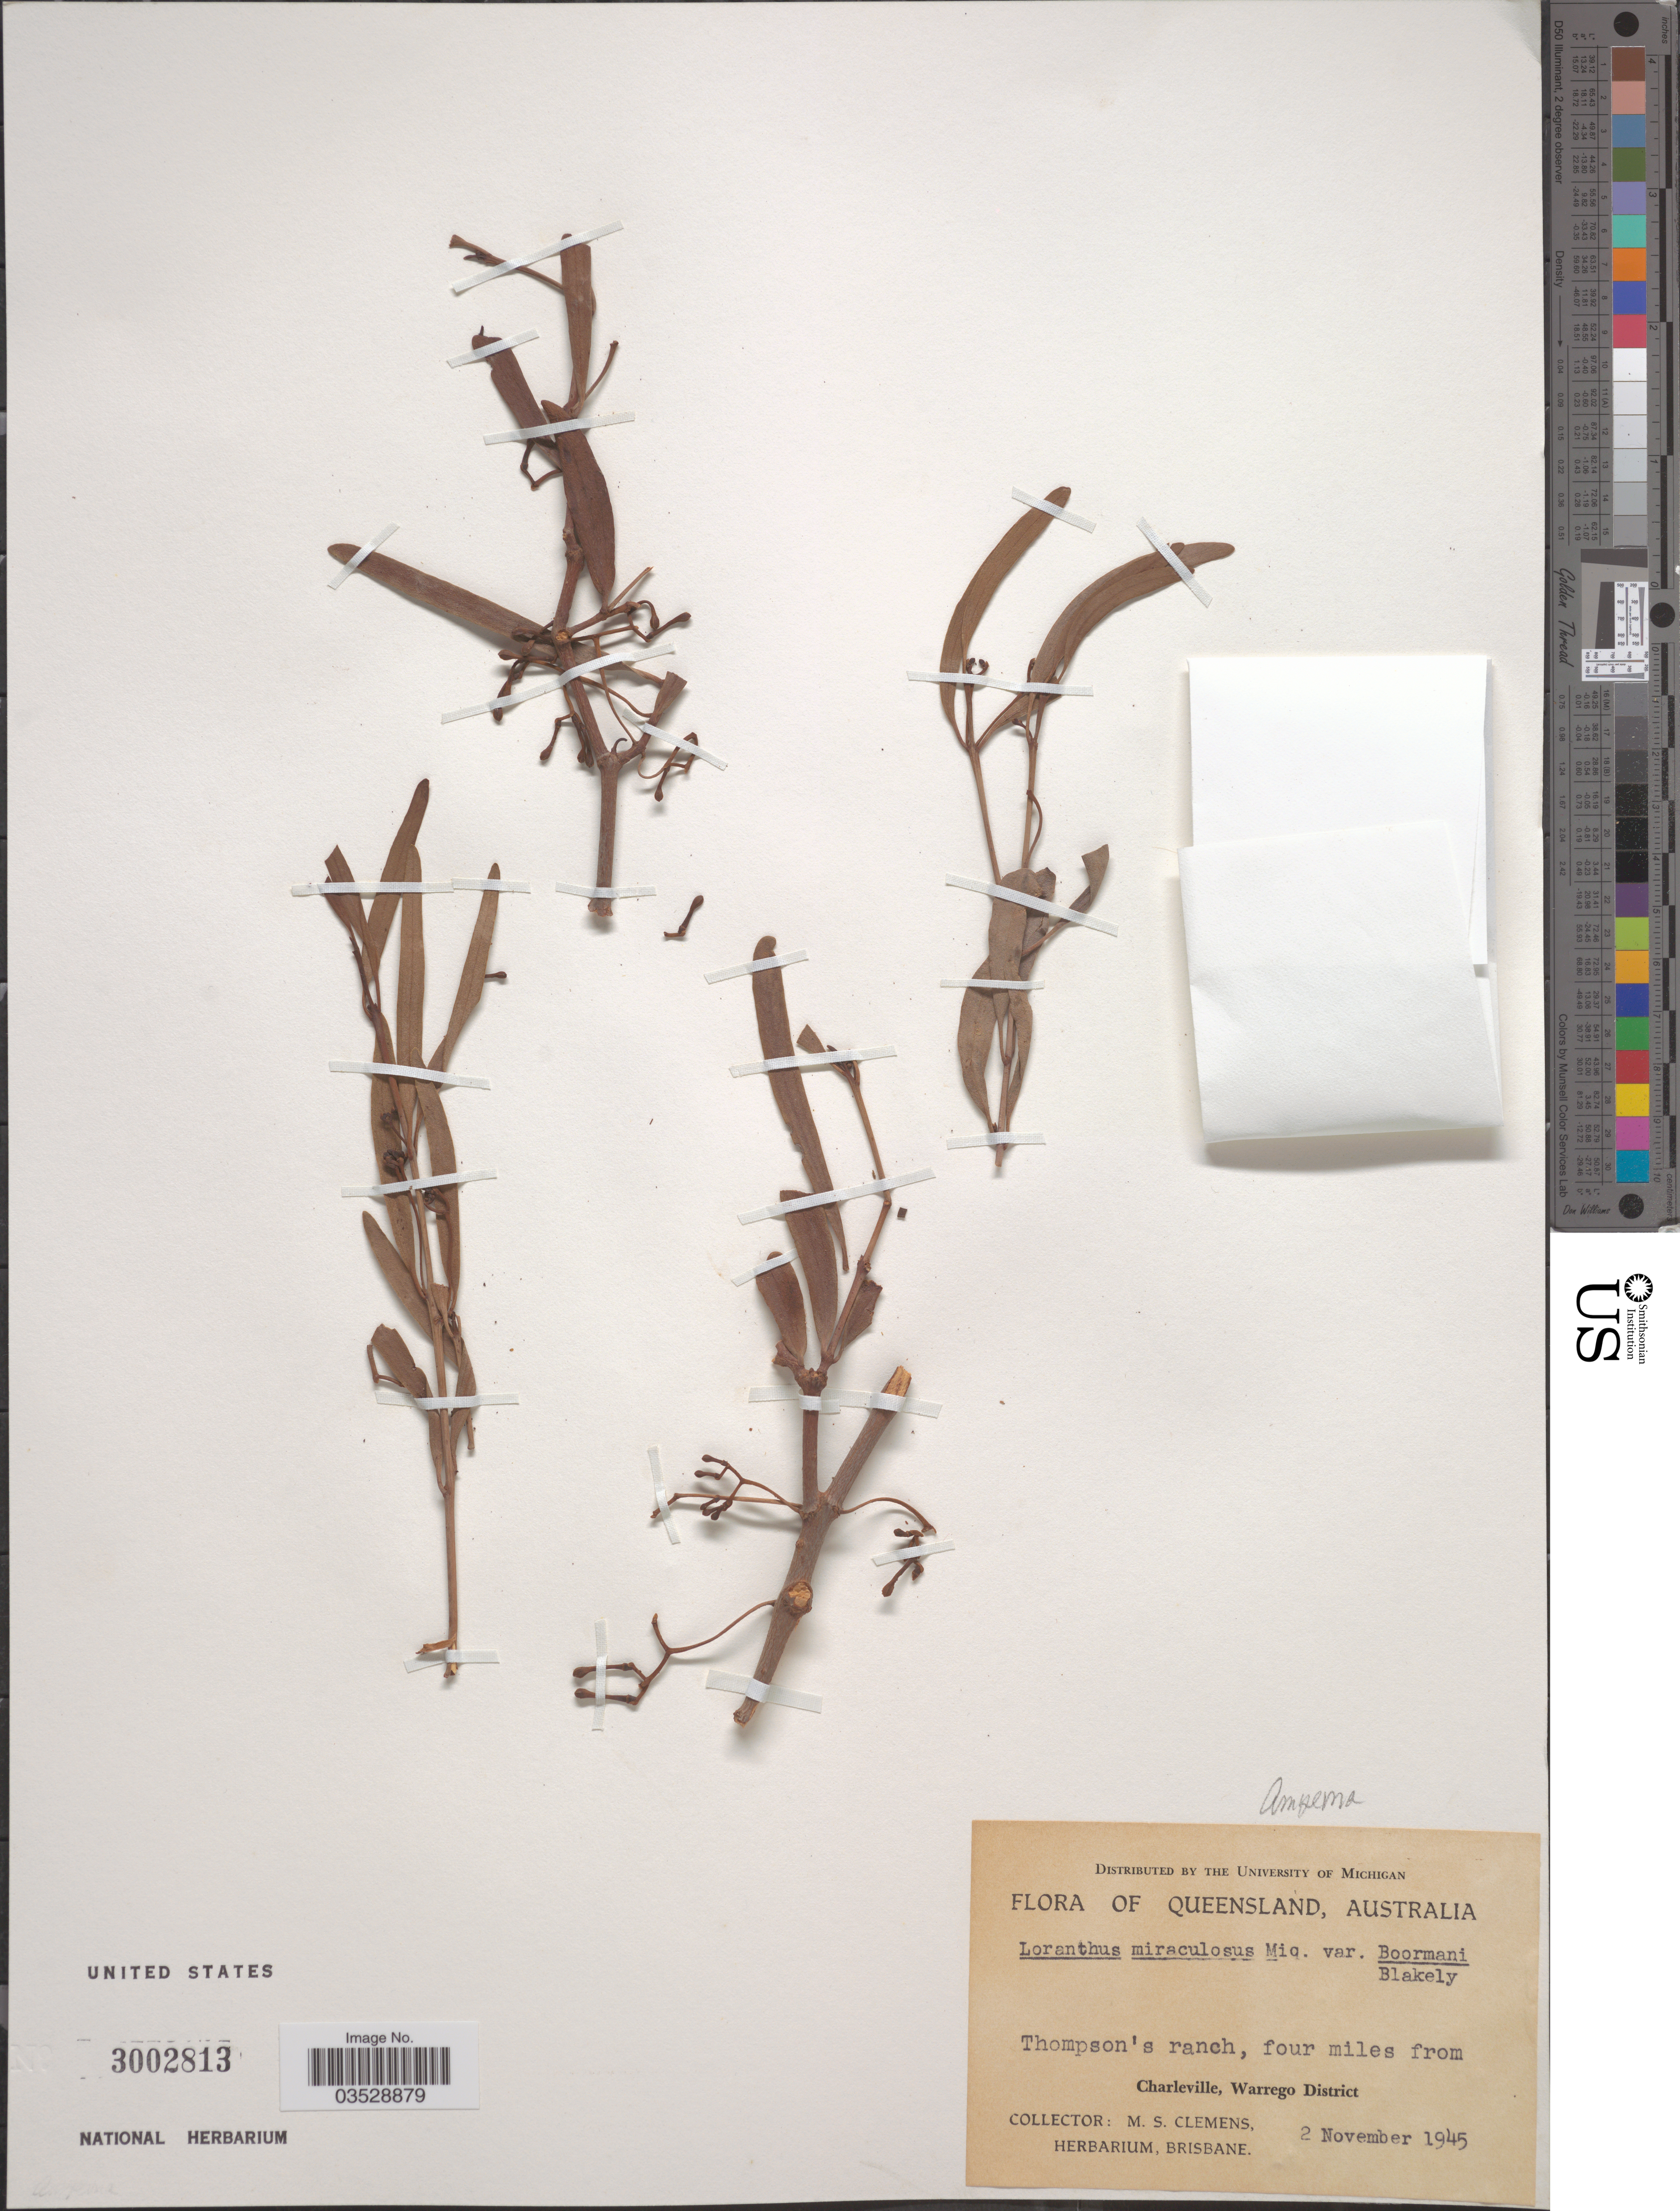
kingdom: Plantae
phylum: Tracheophyta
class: Magnoliopsida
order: Santalales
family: Loranthaceae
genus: Amyema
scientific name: Amyema miraculosa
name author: Tiegh.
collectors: M. S. Clemens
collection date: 1945-11-02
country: Australia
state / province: Queensland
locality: Thompson's ranch, four miles from Charleville, Warrego District.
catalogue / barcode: US 3002813